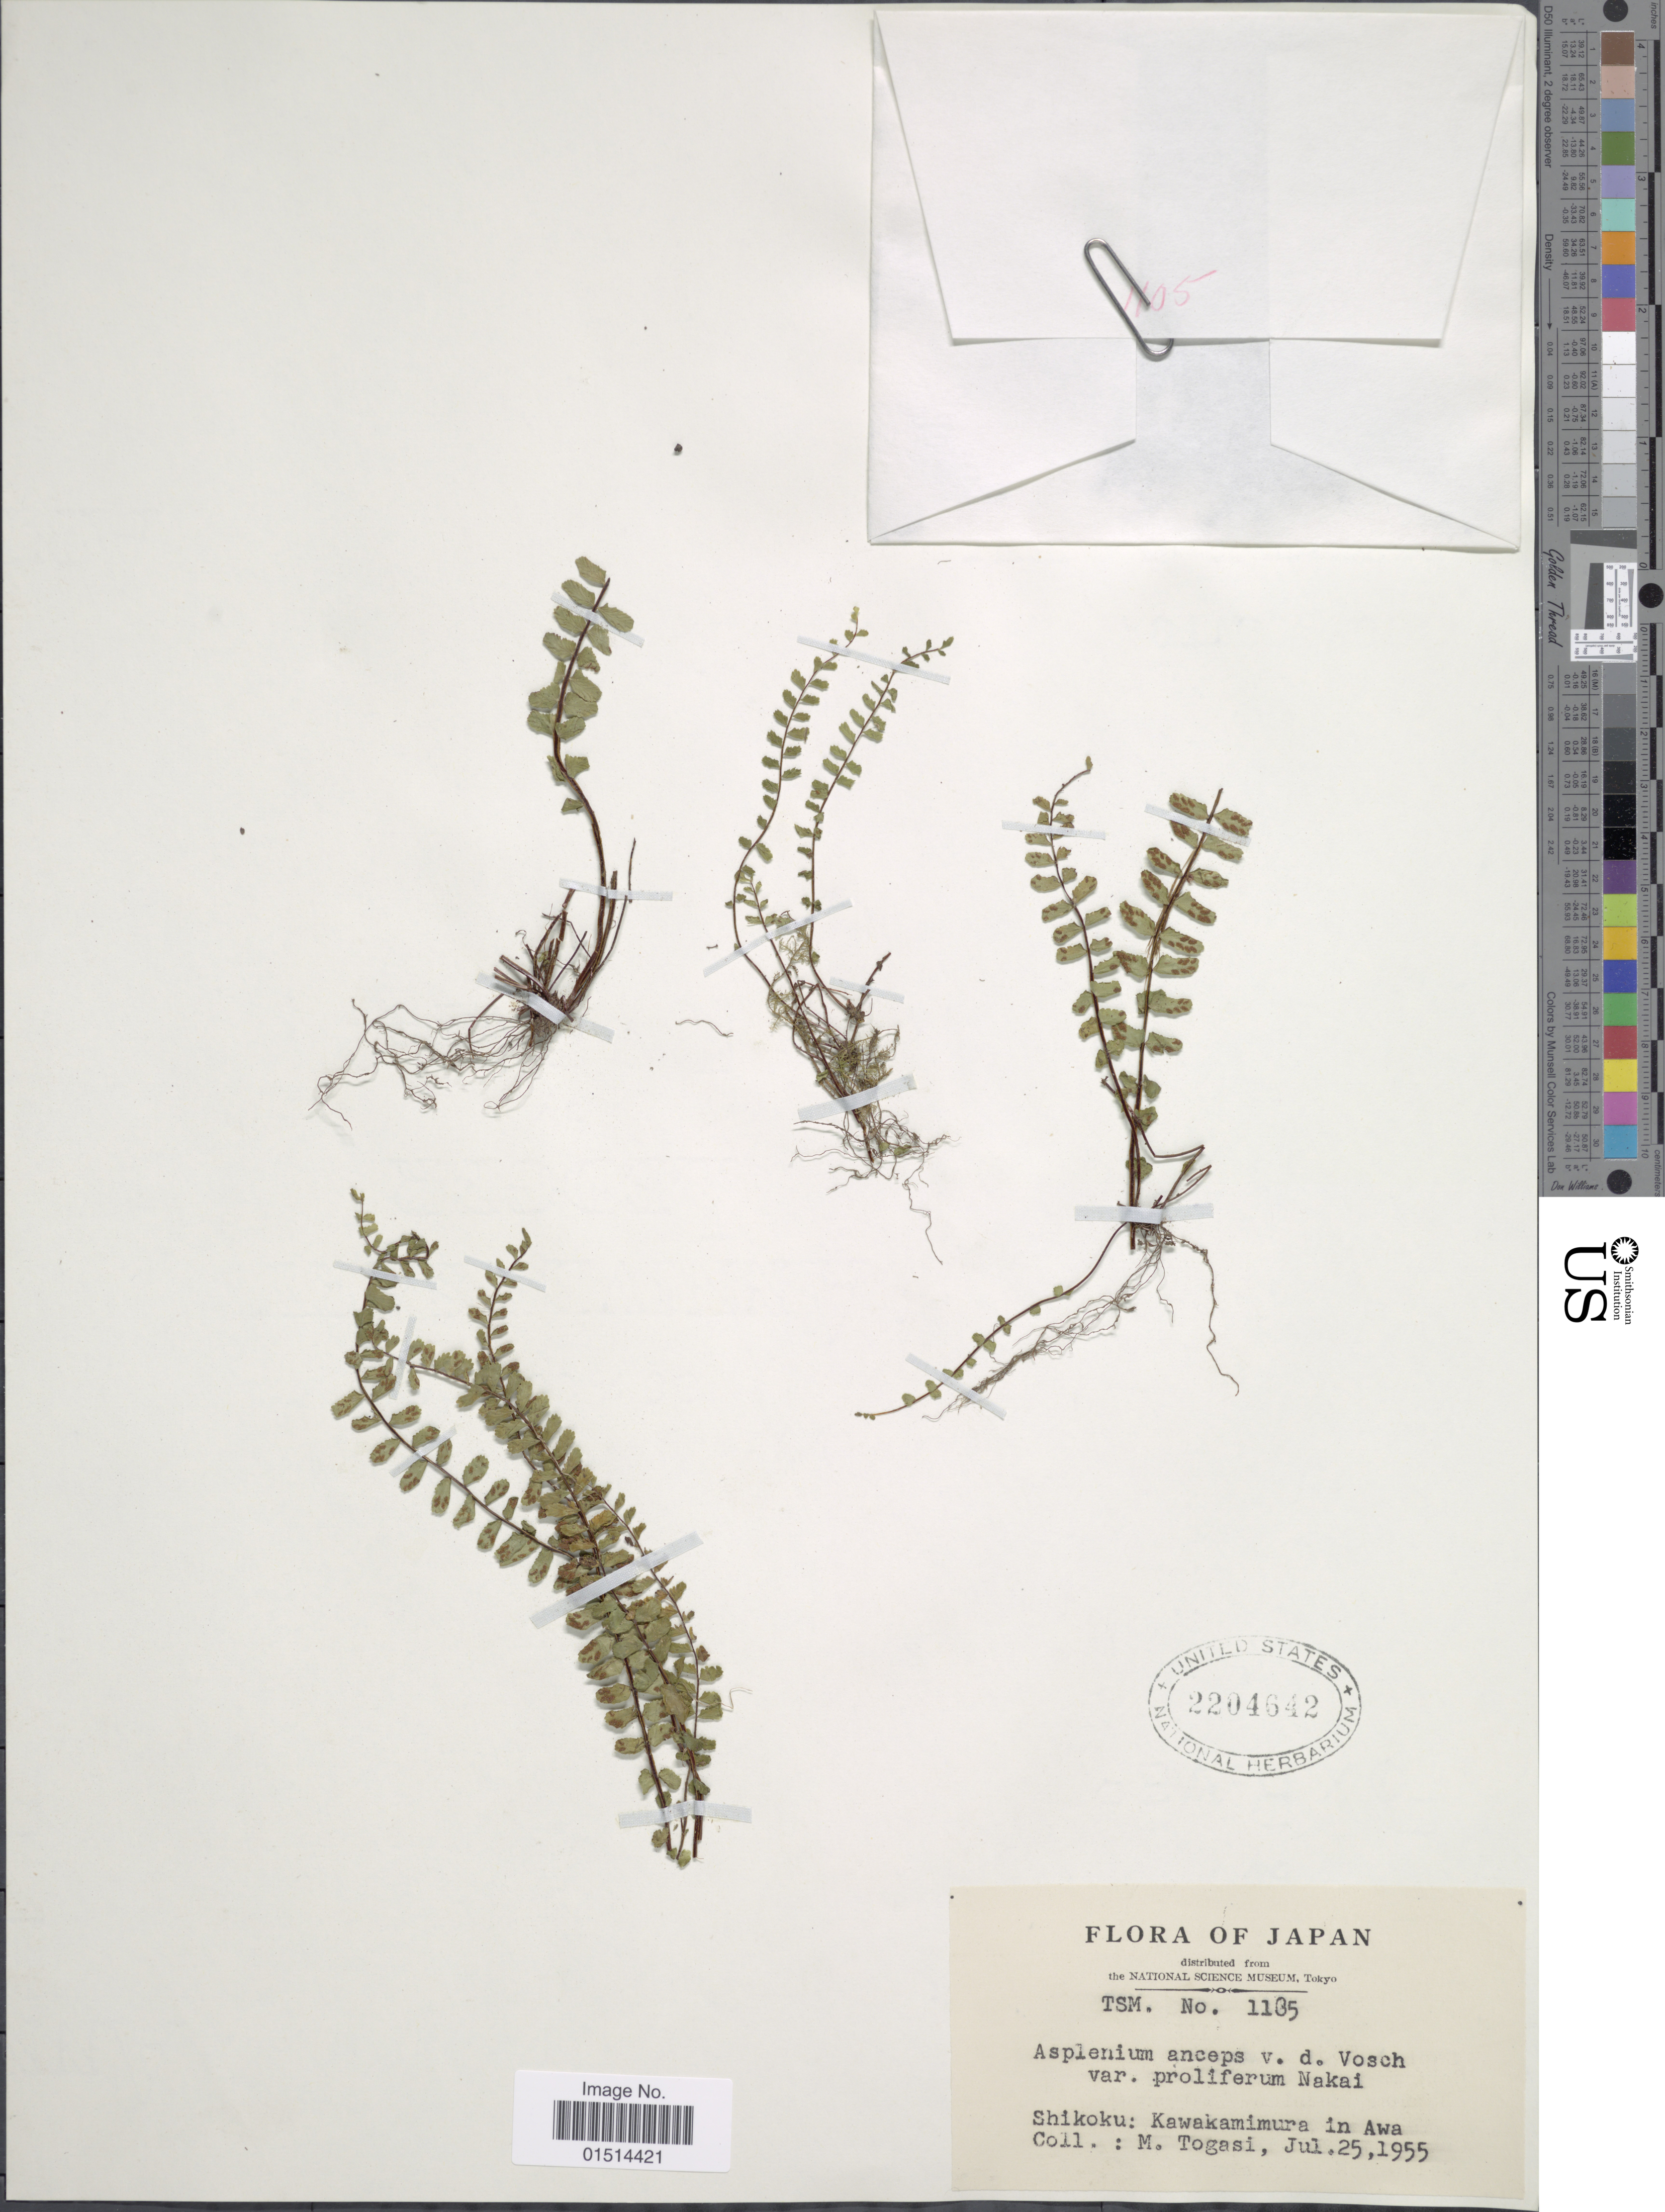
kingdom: Plantae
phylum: Tracheophyta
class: Polypodiopsida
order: Polypodiales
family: Pteridaceae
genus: Hemionitis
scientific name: Hemionitis anceps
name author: (Lowe) Hook. & Grev.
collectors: M. Togasi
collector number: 1105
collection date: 1955-07-25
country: Japan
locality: Shikoku: Kawakamimura in Awa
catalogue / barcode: US 2204642